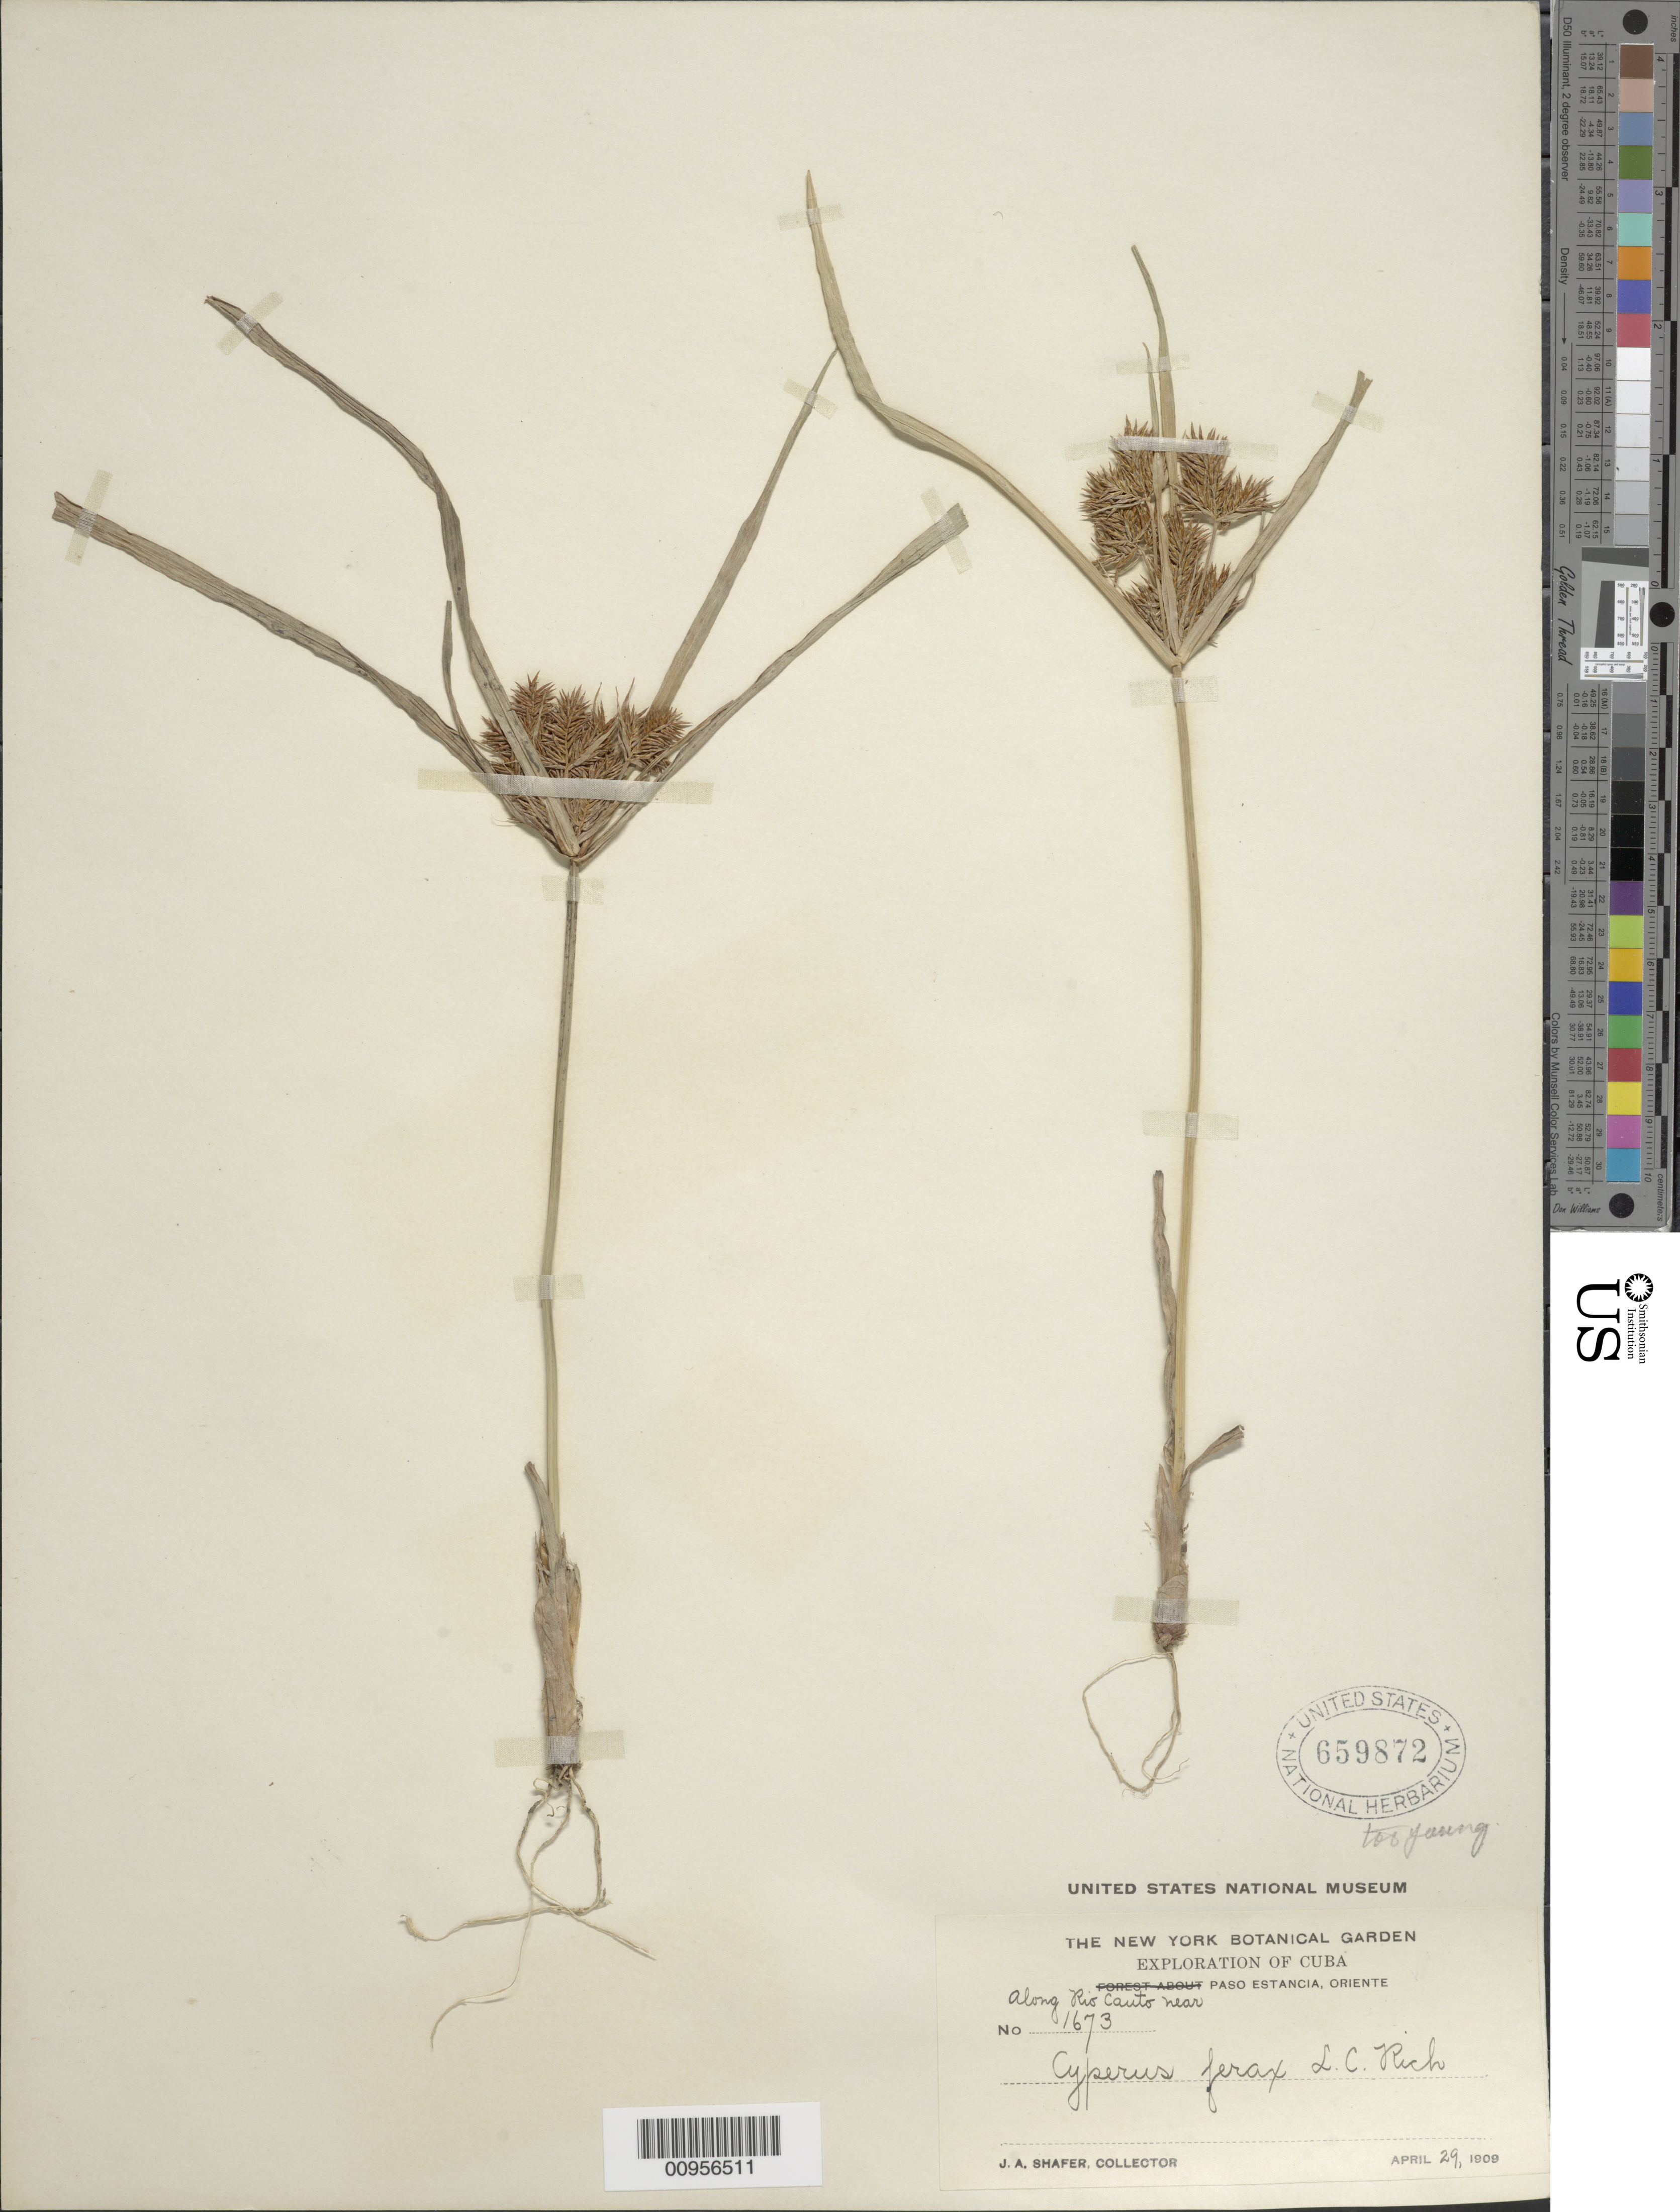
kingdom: Plantae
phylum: Tracheophyta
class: Liliopsida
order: Poales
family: Cyperaceae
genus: Cyperus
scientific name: Cyperus odoratus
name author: L.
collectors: J. A. Shafer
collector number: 1673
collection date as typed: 29 Apr 1909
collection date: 1909-04-29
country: Cuba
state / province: Granma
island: Cuba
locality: Along Rio Cauto near Paso Estancia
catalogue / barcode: US 659872